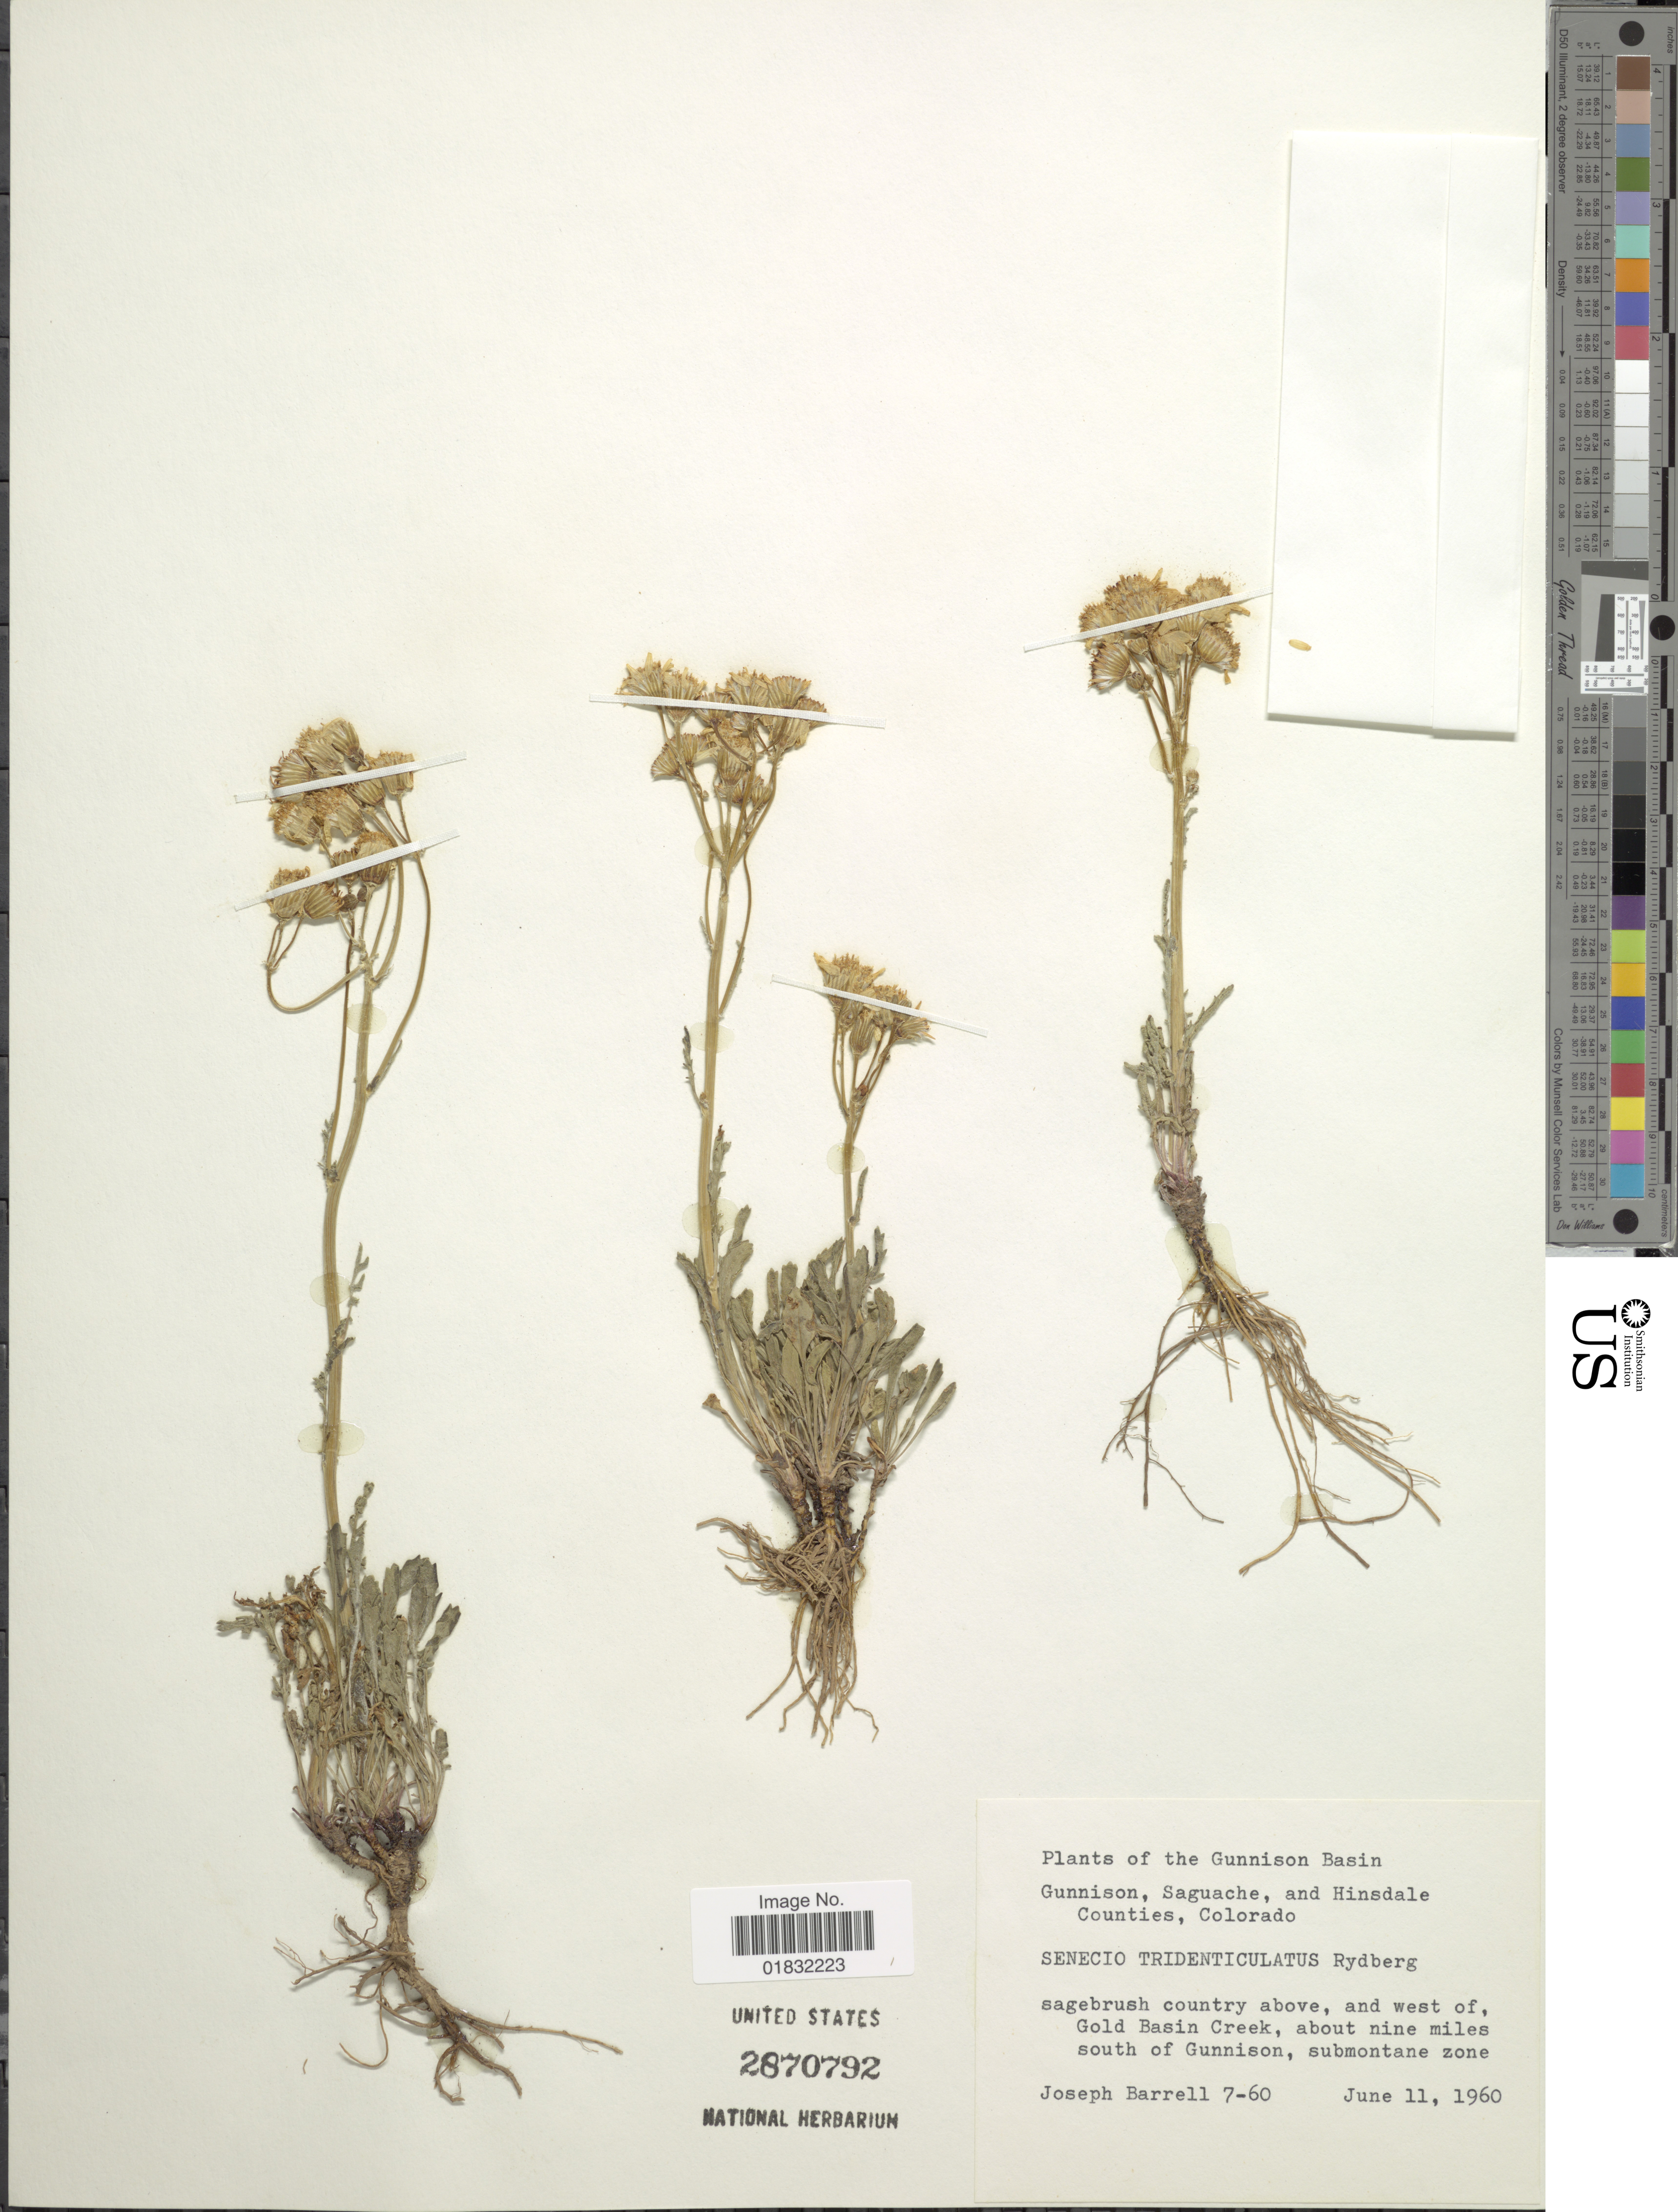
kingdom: Plantae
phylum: Tracheophyta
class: Magnoliopsida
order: Asterales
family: Asteraceae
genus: Packera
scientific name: Packera tridenticulata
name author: (Rydb.) W.A. Weber & Á. Löve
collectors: J. Barrell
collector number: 7-60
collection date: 1960-06-11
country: United States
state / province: Colorado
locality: The Gunnison Basin Gunnison, Saguache, and Hinsdale Counties, sagebrush country above, and west of. Gold Basin Creek, about nine miles south of Gunnison, submontane zone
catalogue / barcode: US 2870792